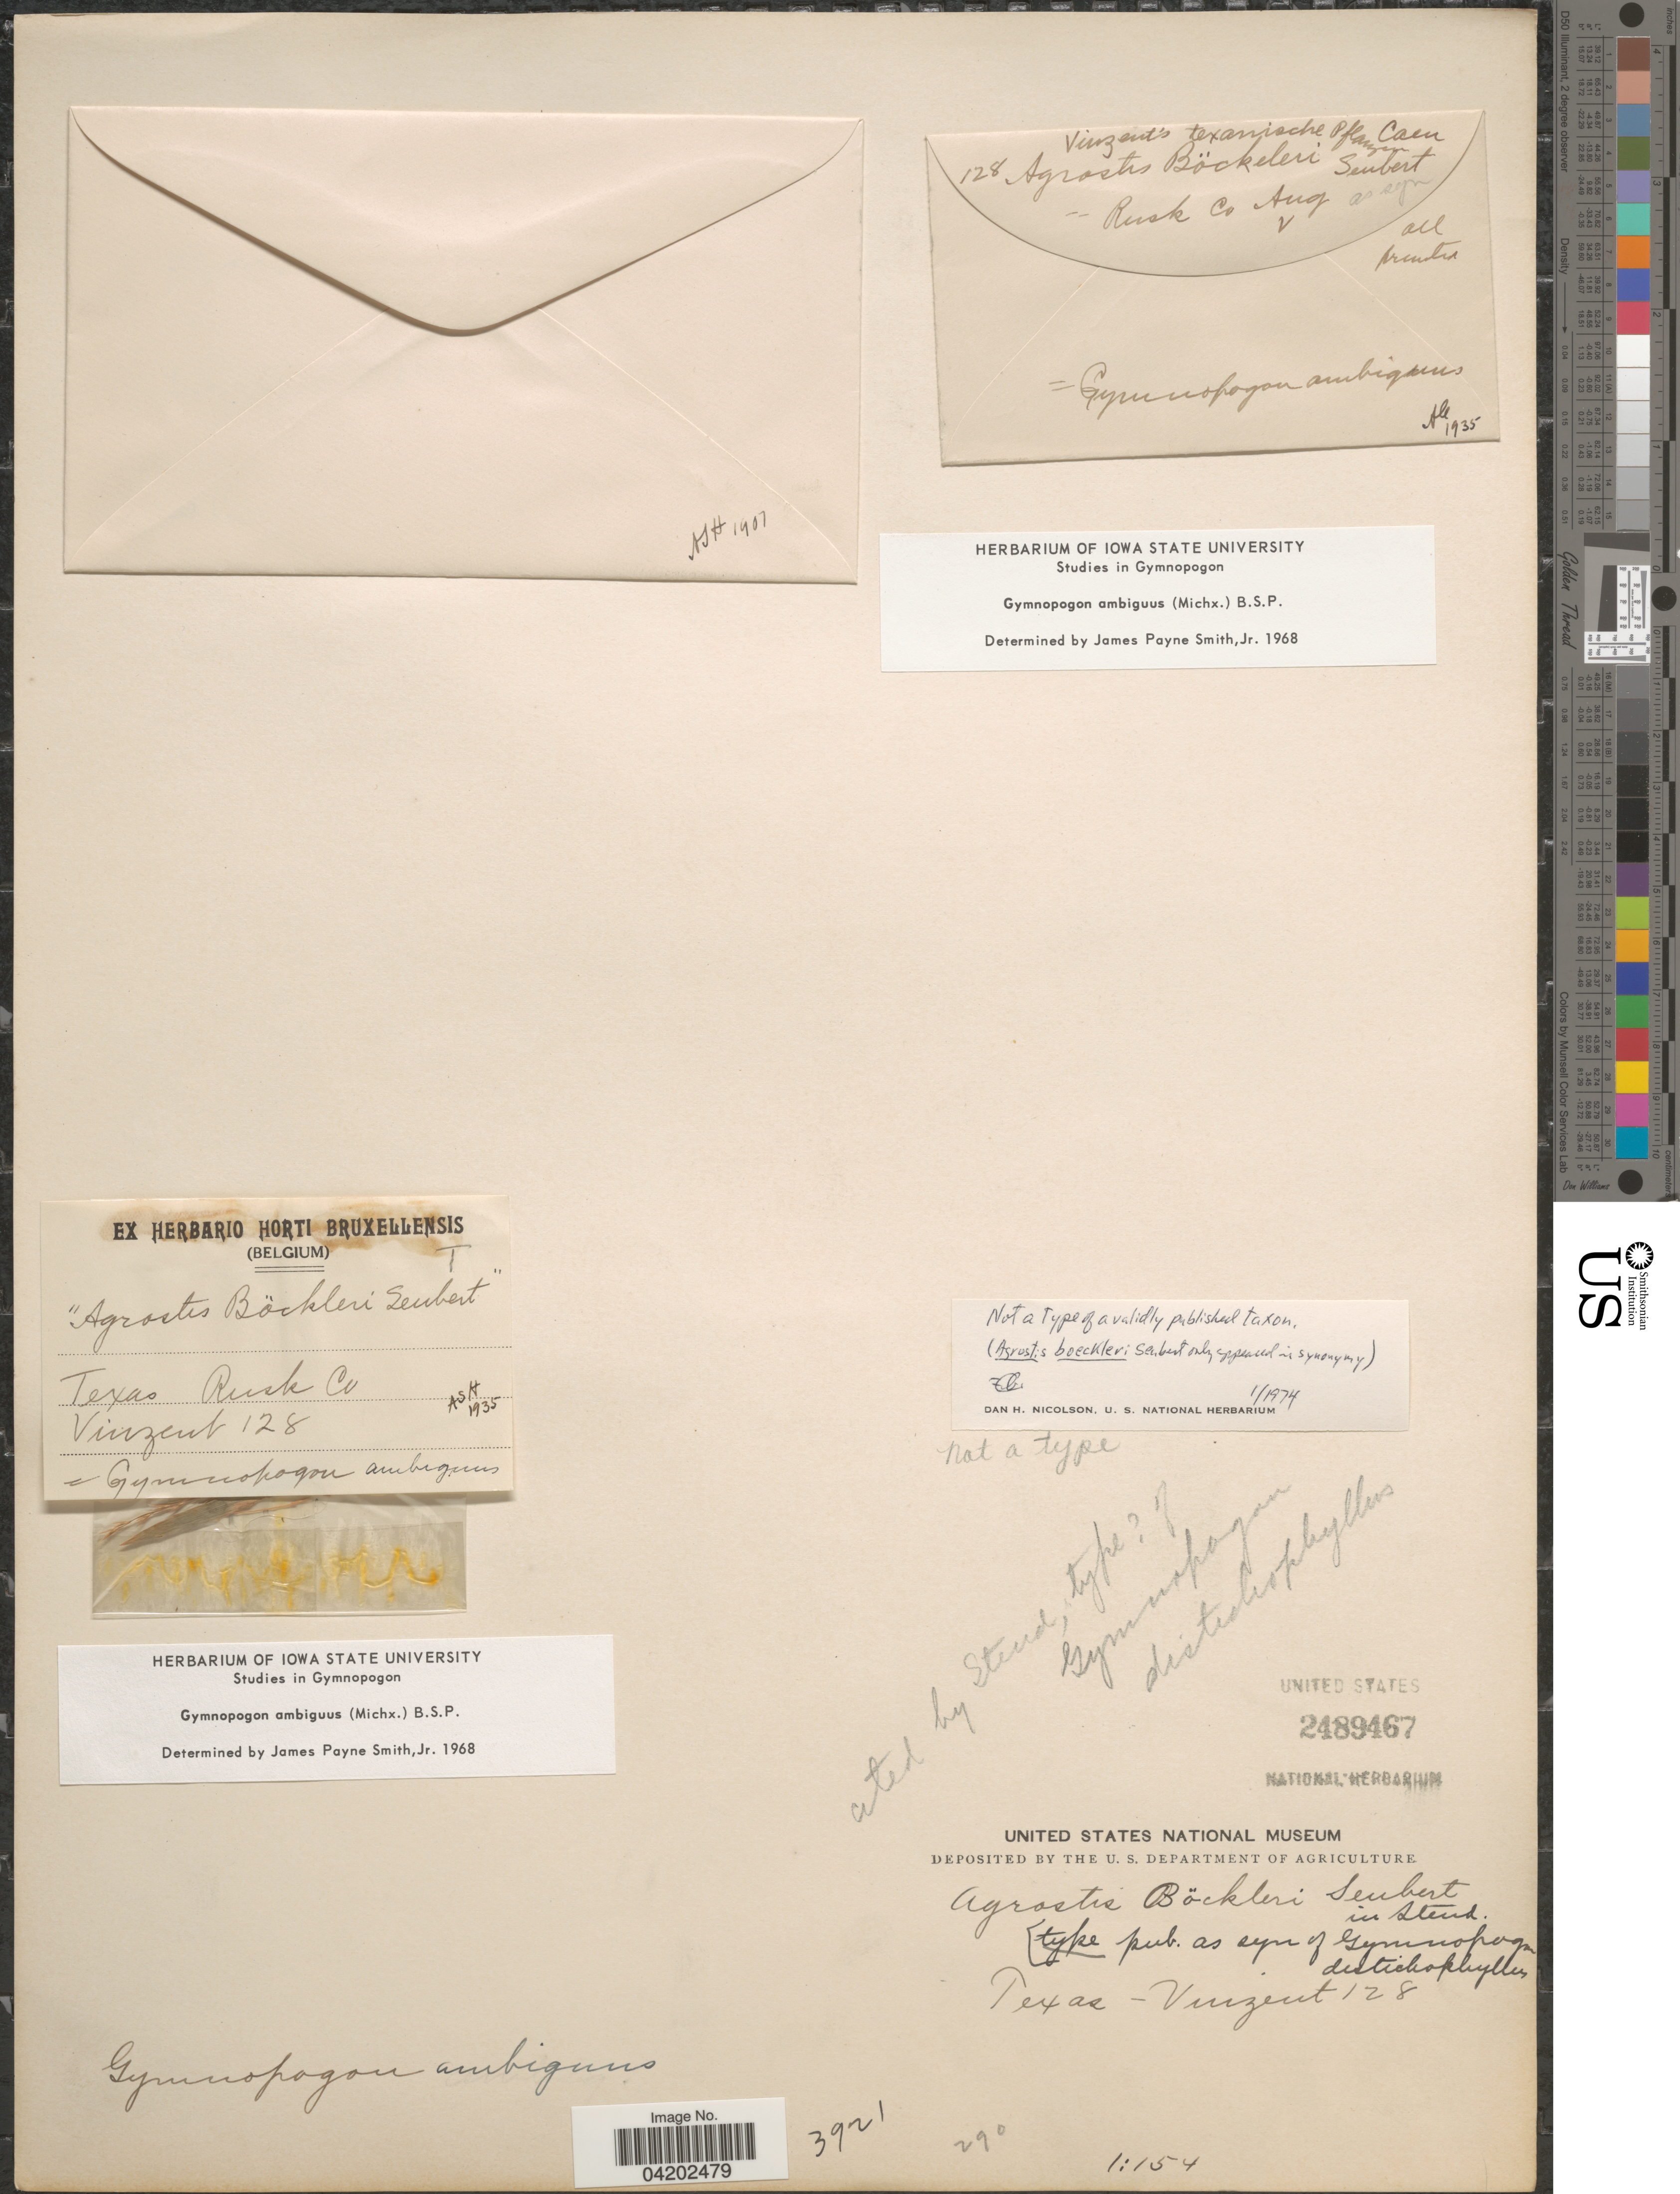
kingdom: Plantae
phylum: Tracheophyta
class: Liliopsida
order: Poales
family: Poaceae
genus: Gymnopogon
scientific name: Gymnopogon ambiguus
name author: (Michx.) Britton, Stearns & Poggenb.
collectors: -. Vinzent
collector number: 128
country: United States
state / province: Texas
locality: Rusk Co.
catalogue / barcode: US 2489467